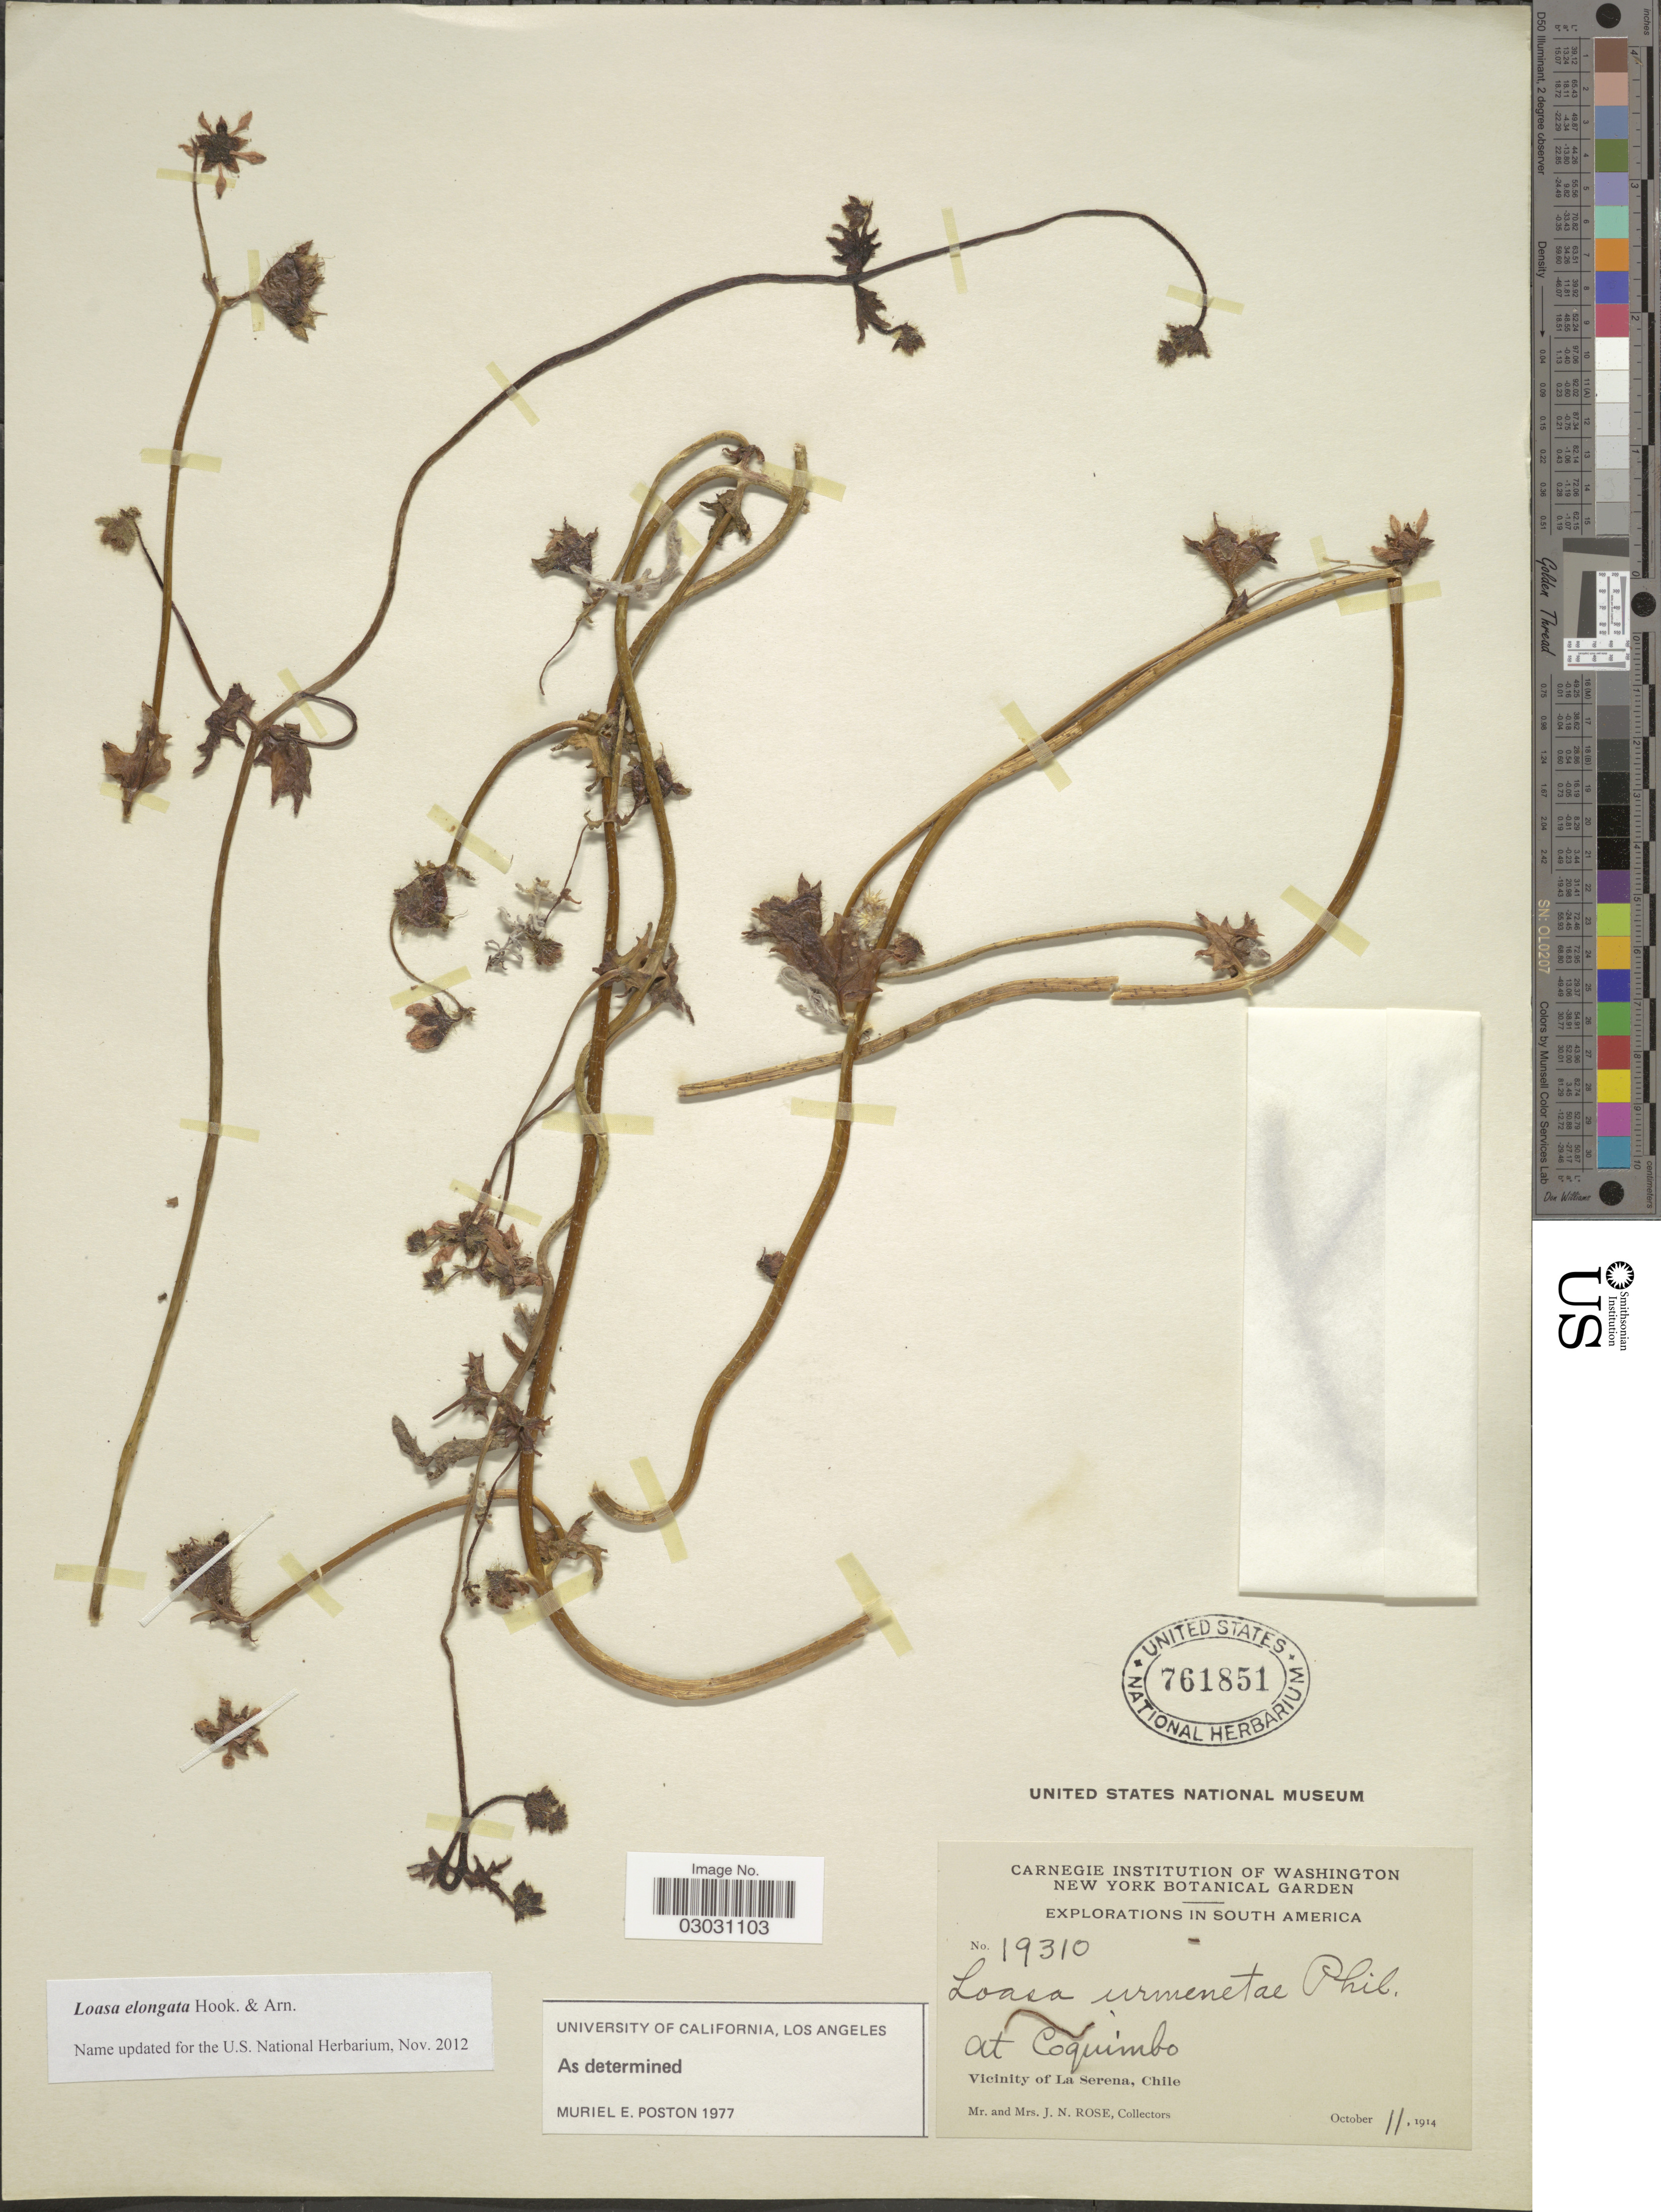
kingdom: Plantae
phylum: Tracheophyta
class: Magnoliopsida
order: Cornales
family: Loasaceae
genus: Loasa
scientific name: Loasa elongata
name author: Hook. & Arn.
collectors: J. N. Rose & L. B. Rose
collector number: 19310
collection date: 1914-10-11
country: Chile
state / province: Coquimbo (IV)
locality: At Coquimbo, Vicinity of La Serena, Chile.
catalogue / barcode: US 761851